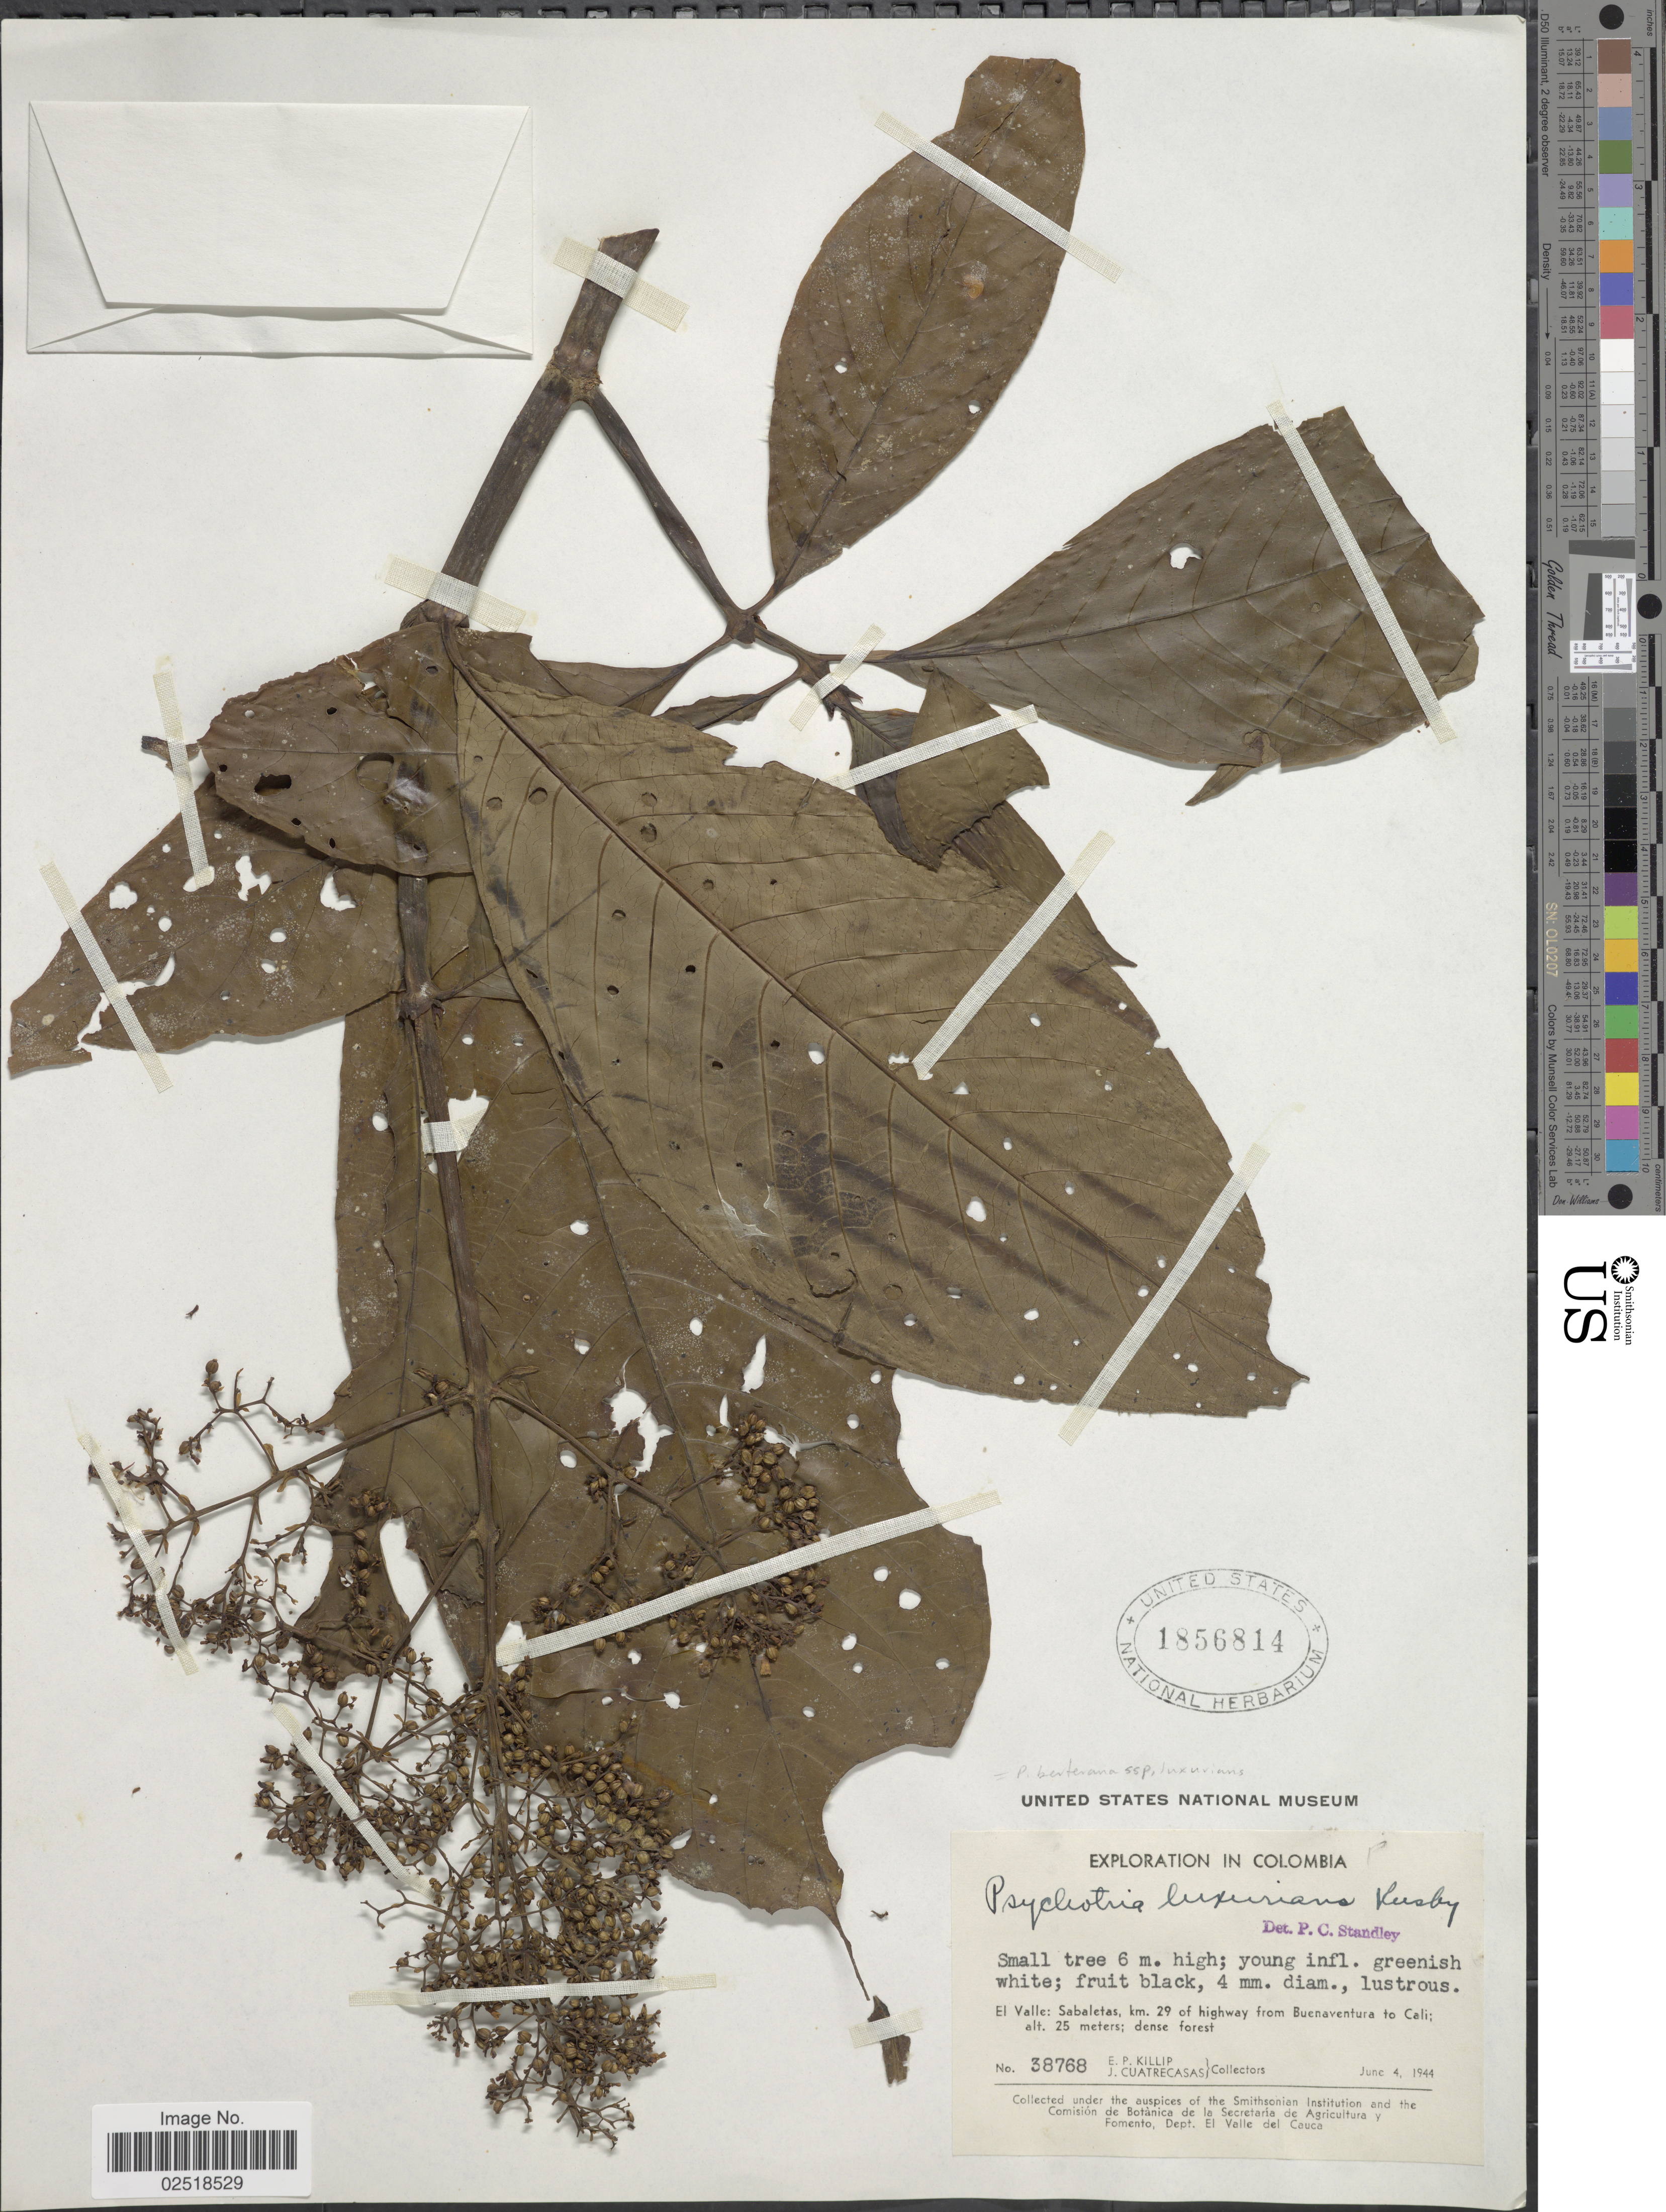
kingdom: Plantae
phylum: Tracheophyta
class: Magnoliopsida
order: Gentianales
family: Rubiaceae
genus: Psychotria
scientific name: Psychotria berteroana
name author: DC.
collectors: E. P. Killip & J. Cuatrecasas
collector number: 38768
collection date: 1944-06-04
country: Colombia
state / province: Valle del Cauca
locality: El Valle: Sabaletas, km 29 of highway from Buenaventura to Cali; dense forest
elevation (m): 25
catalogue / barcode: US 1856814